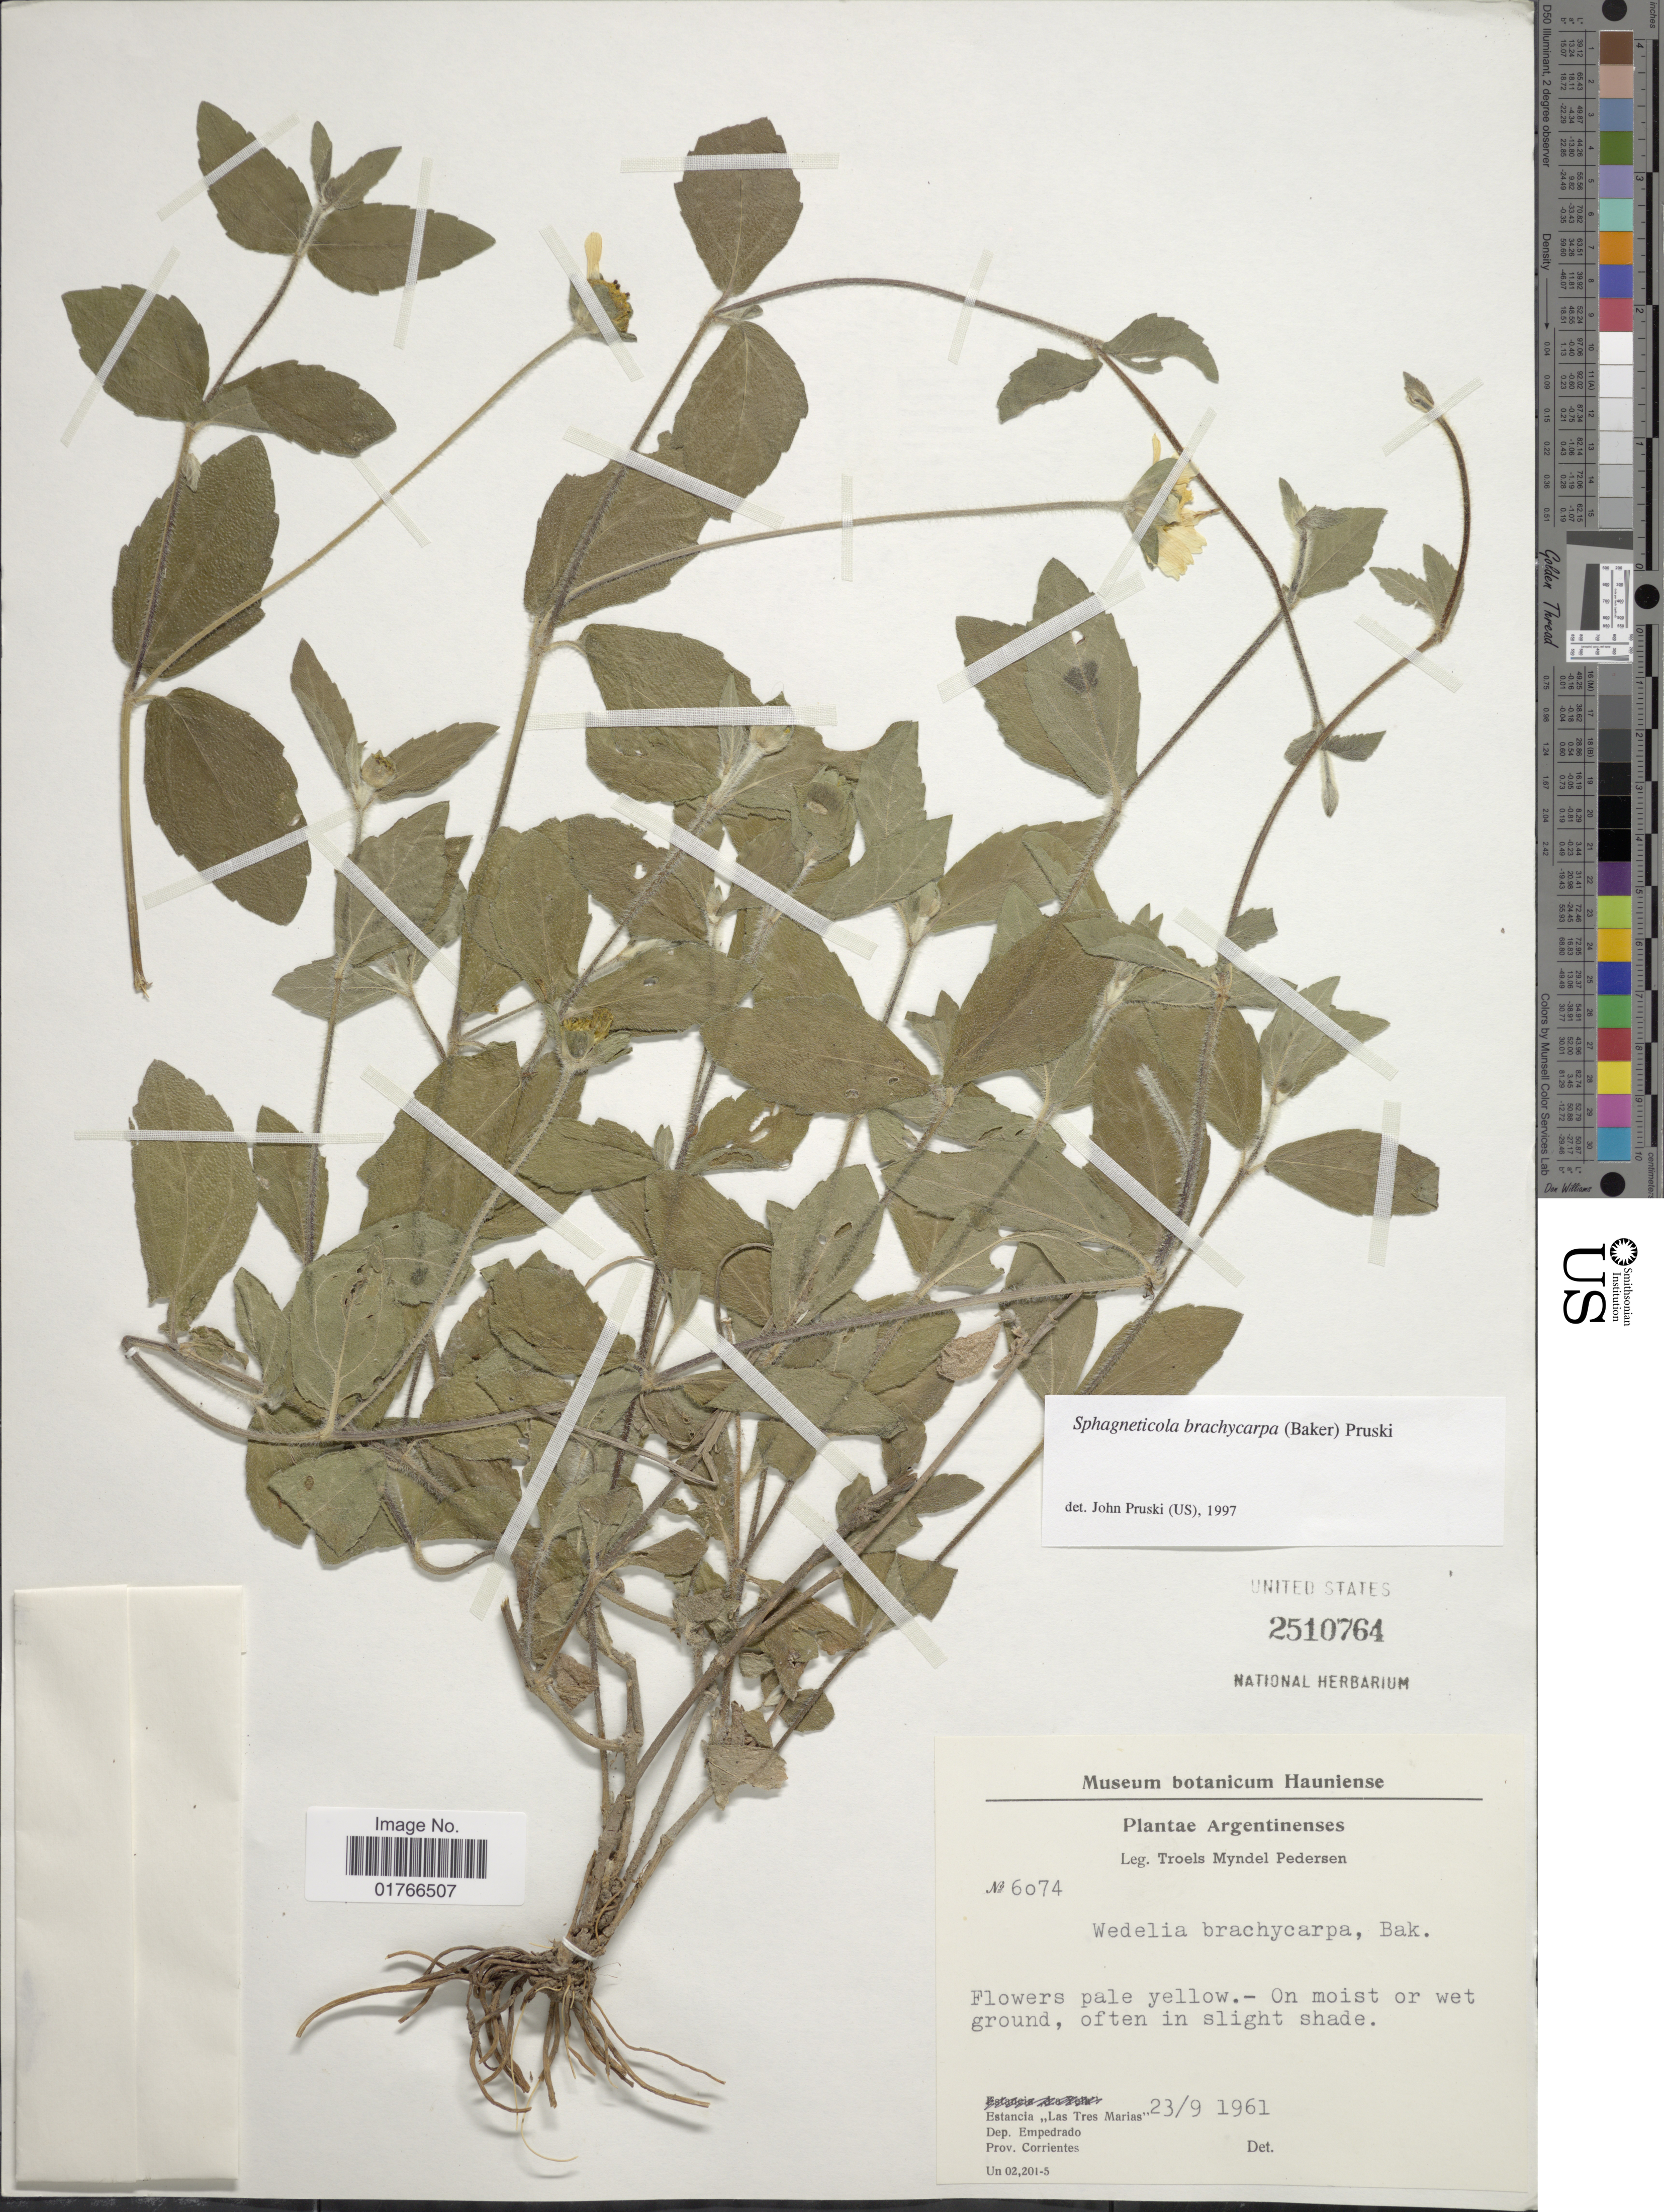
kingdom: Plantae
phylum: Tracheophyta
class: Magnoliopsida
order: Asterales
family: Asteraceae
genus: Sphagneticola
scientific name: Sphagneticola brachycarpa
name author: (Baker) Pruski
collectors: T. Pederson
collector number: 6074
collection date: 1961-09-23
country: Argentina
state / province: Corrientes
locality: Estancia Las Tres Marias, Dep. Empedrado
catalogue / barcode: US 2510764